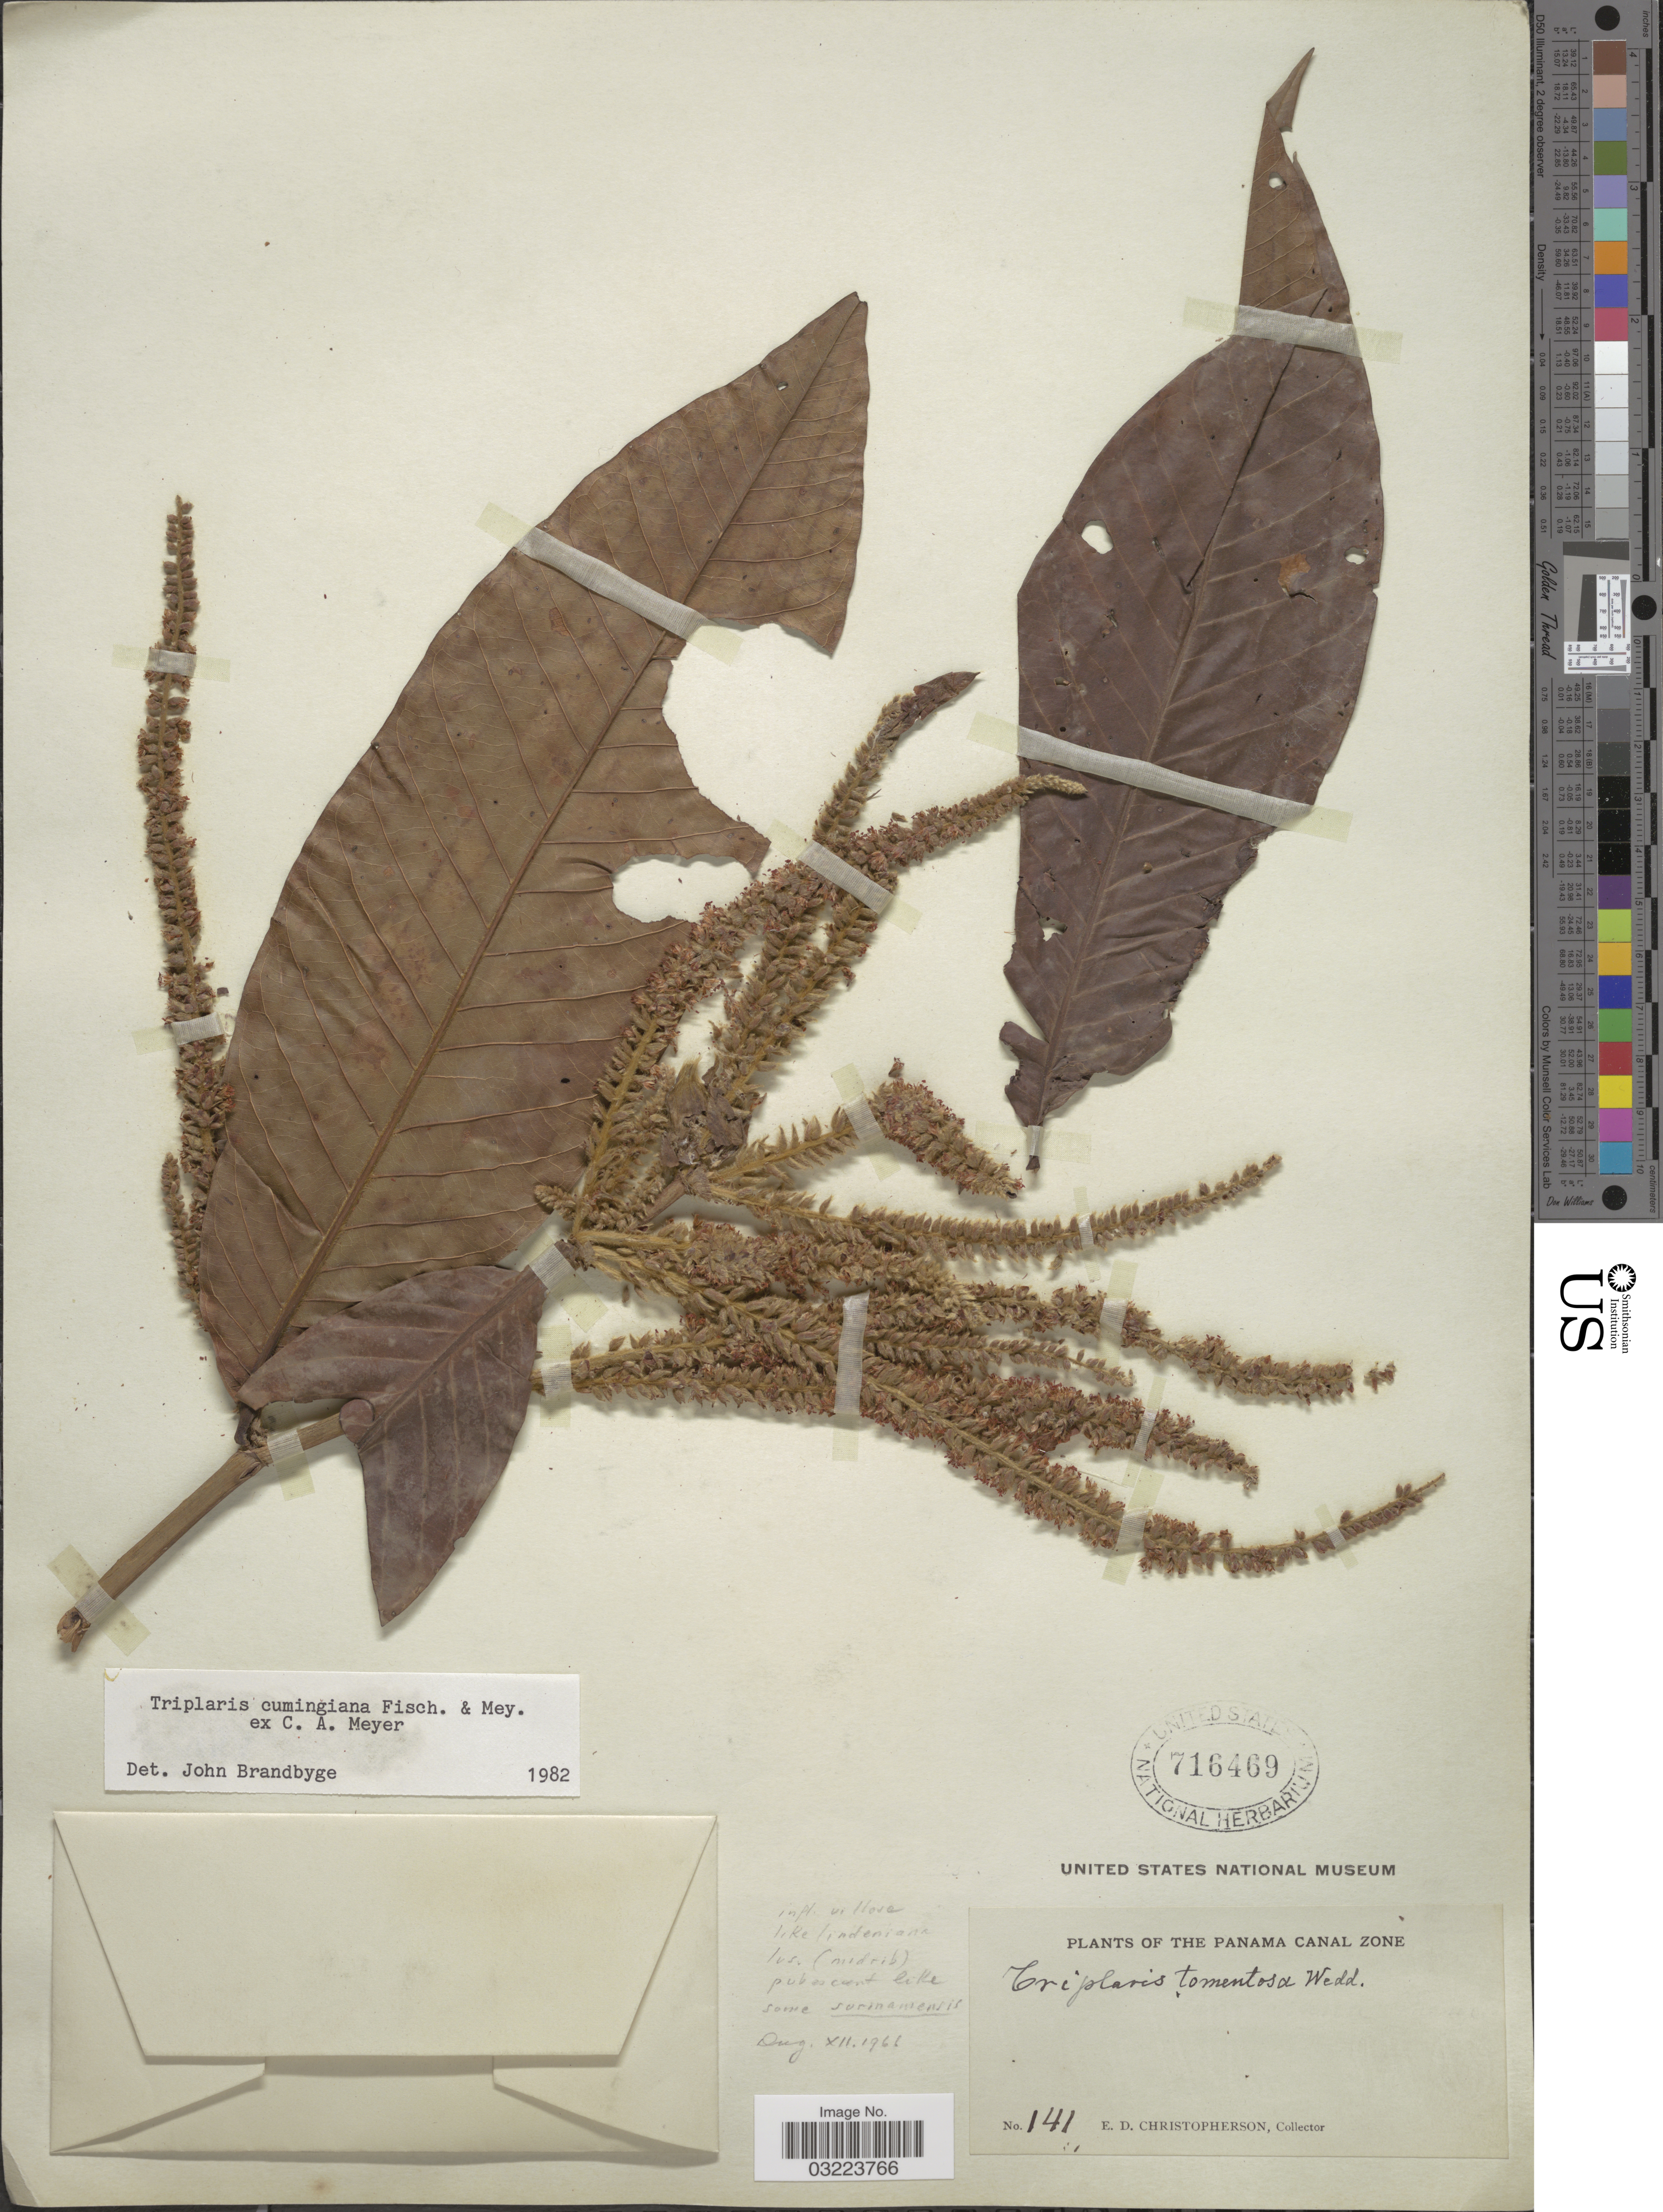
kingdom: Plantae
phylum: Tracheophyta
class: Magnoliopsida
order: Caryophyllales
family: Polygonaceae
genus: Triplaris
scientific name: Triplaris cumingiana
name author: Fisch. & C.A. Mey. ex C.A. Mey.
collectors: E. Christopherson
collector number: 141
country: Panama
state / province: Colón / Panamá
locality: Canal Zone.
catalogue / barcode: US 716469